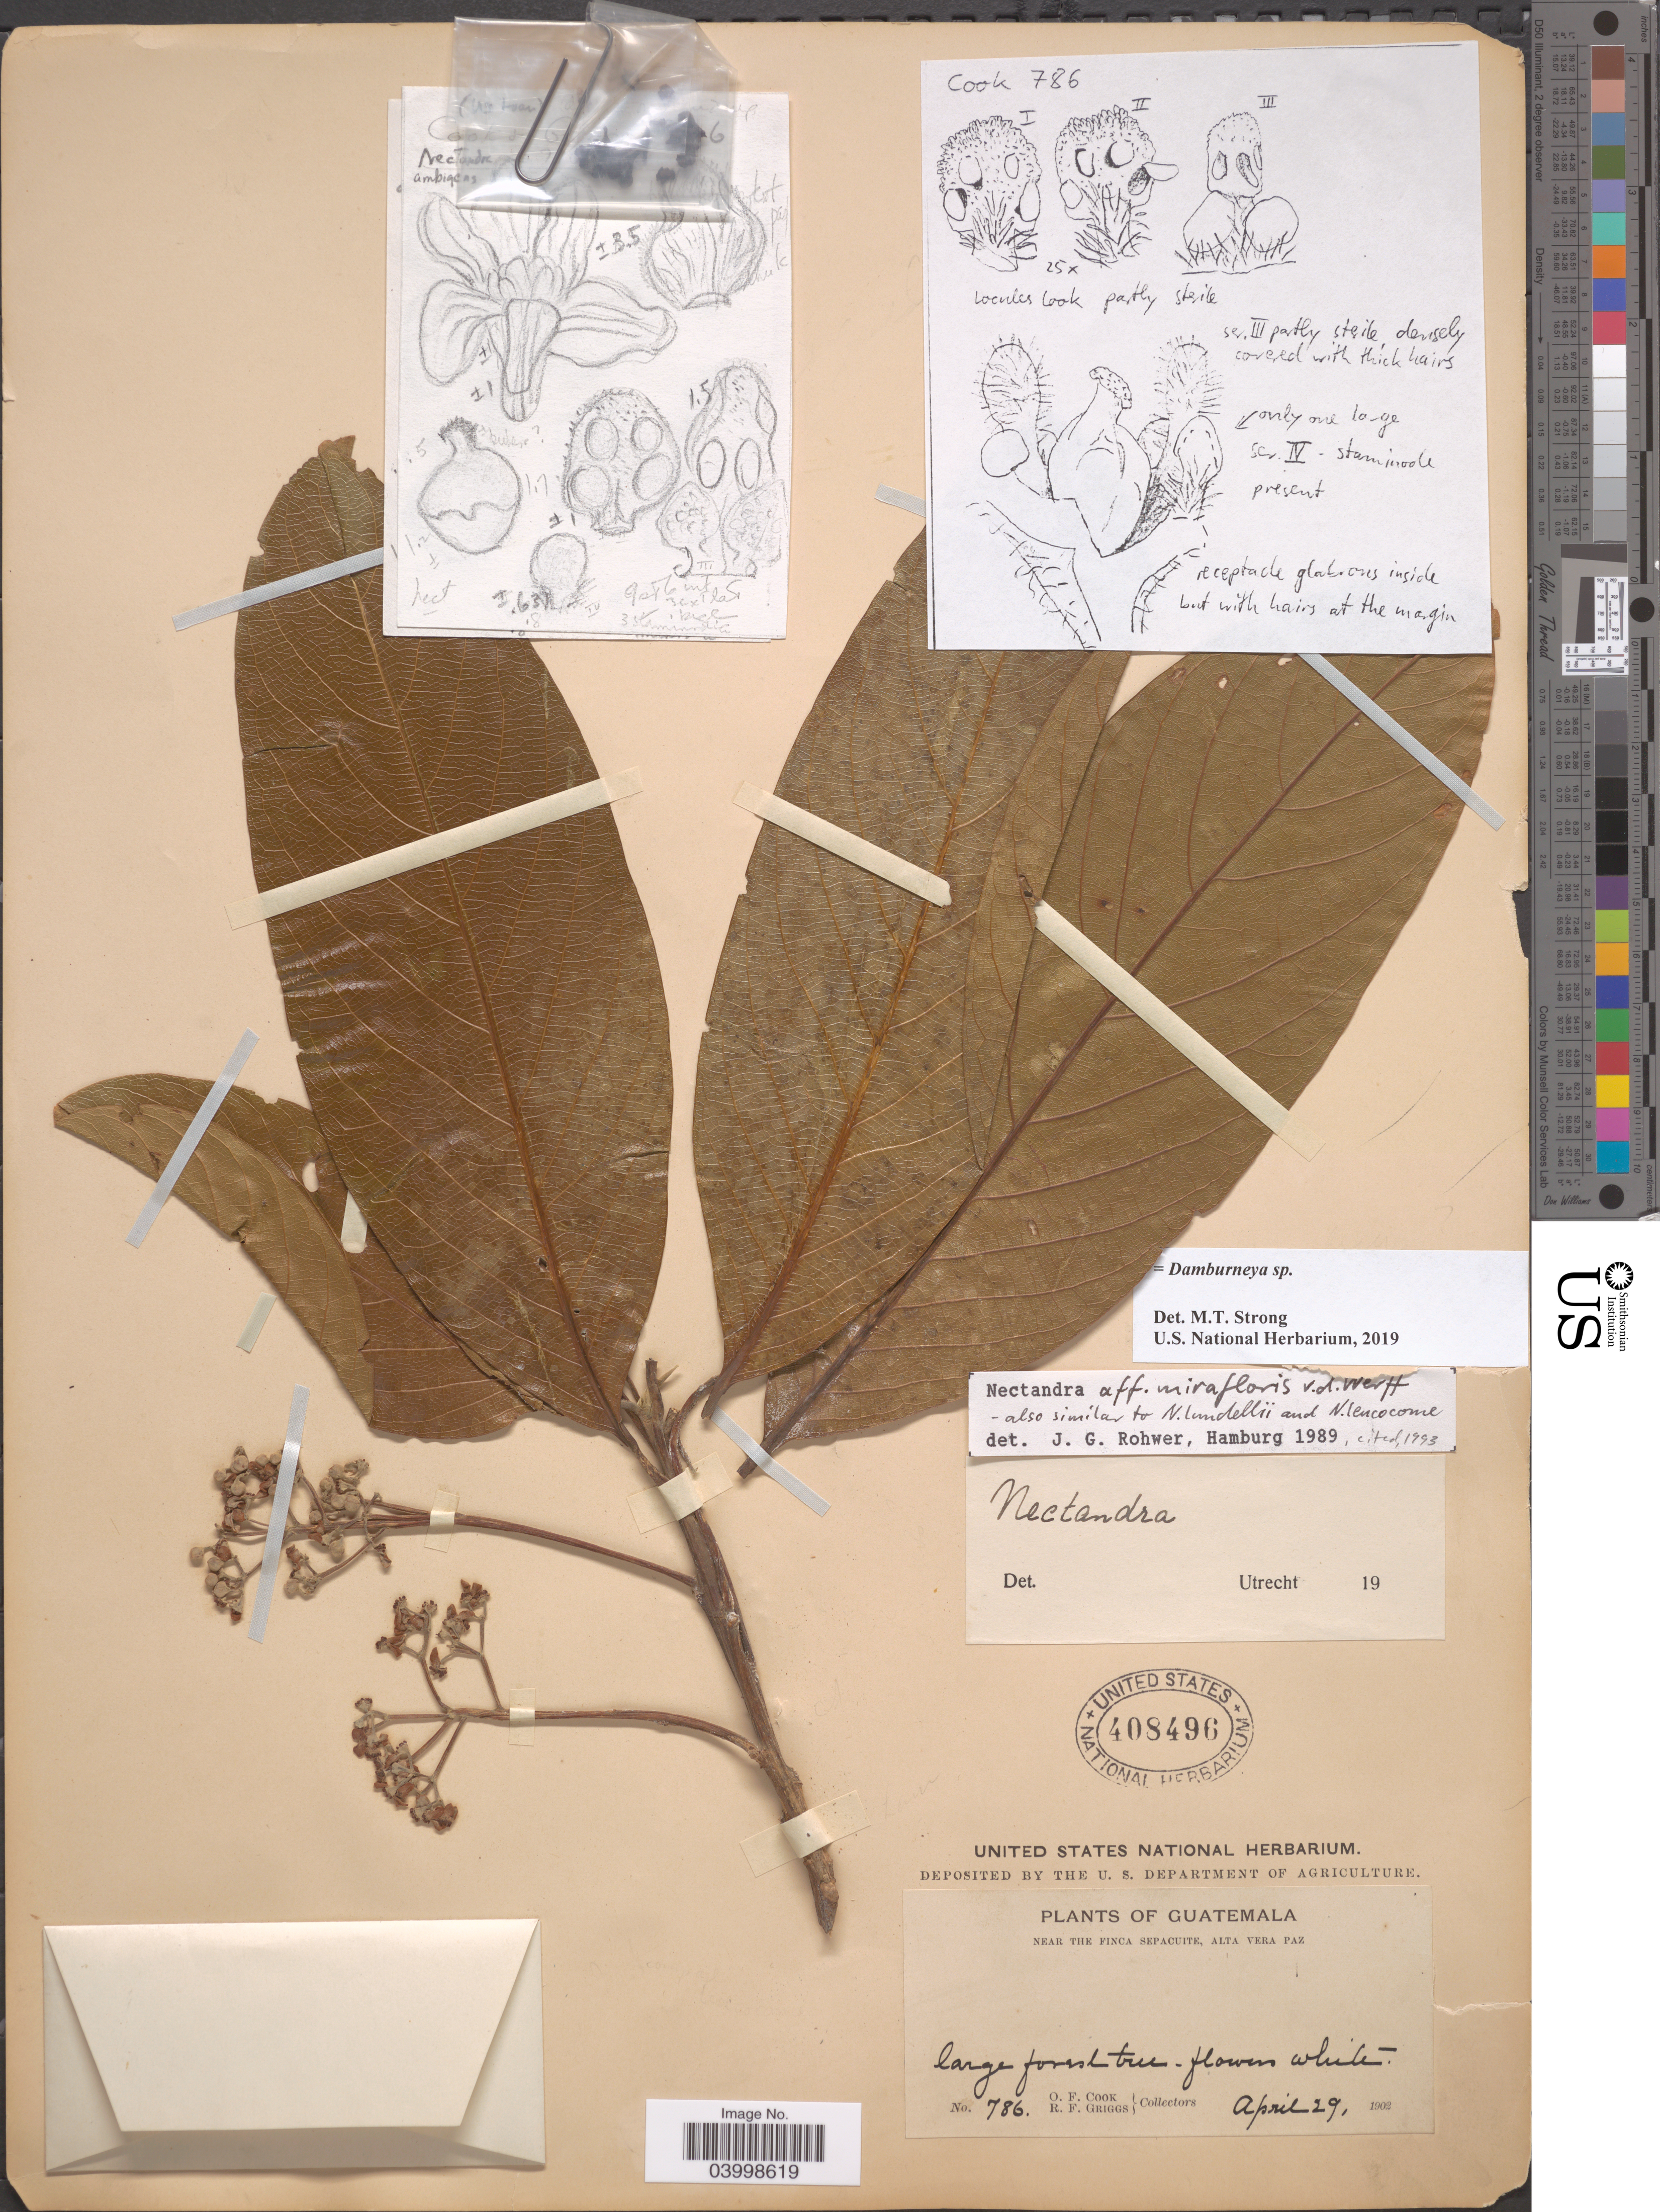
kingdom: Plantae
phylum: Tracheophyta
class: Magnoliopsida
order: Laurales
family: Lauraceae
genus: Damburneya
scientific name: Damburneya sp.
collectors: O. F. Cook & R. F. Griggs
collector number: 786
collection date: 1902-04-29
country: Guatemala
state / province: Alta Verapaz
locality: Near the Finca Sepacuite.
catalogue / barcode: US 408496